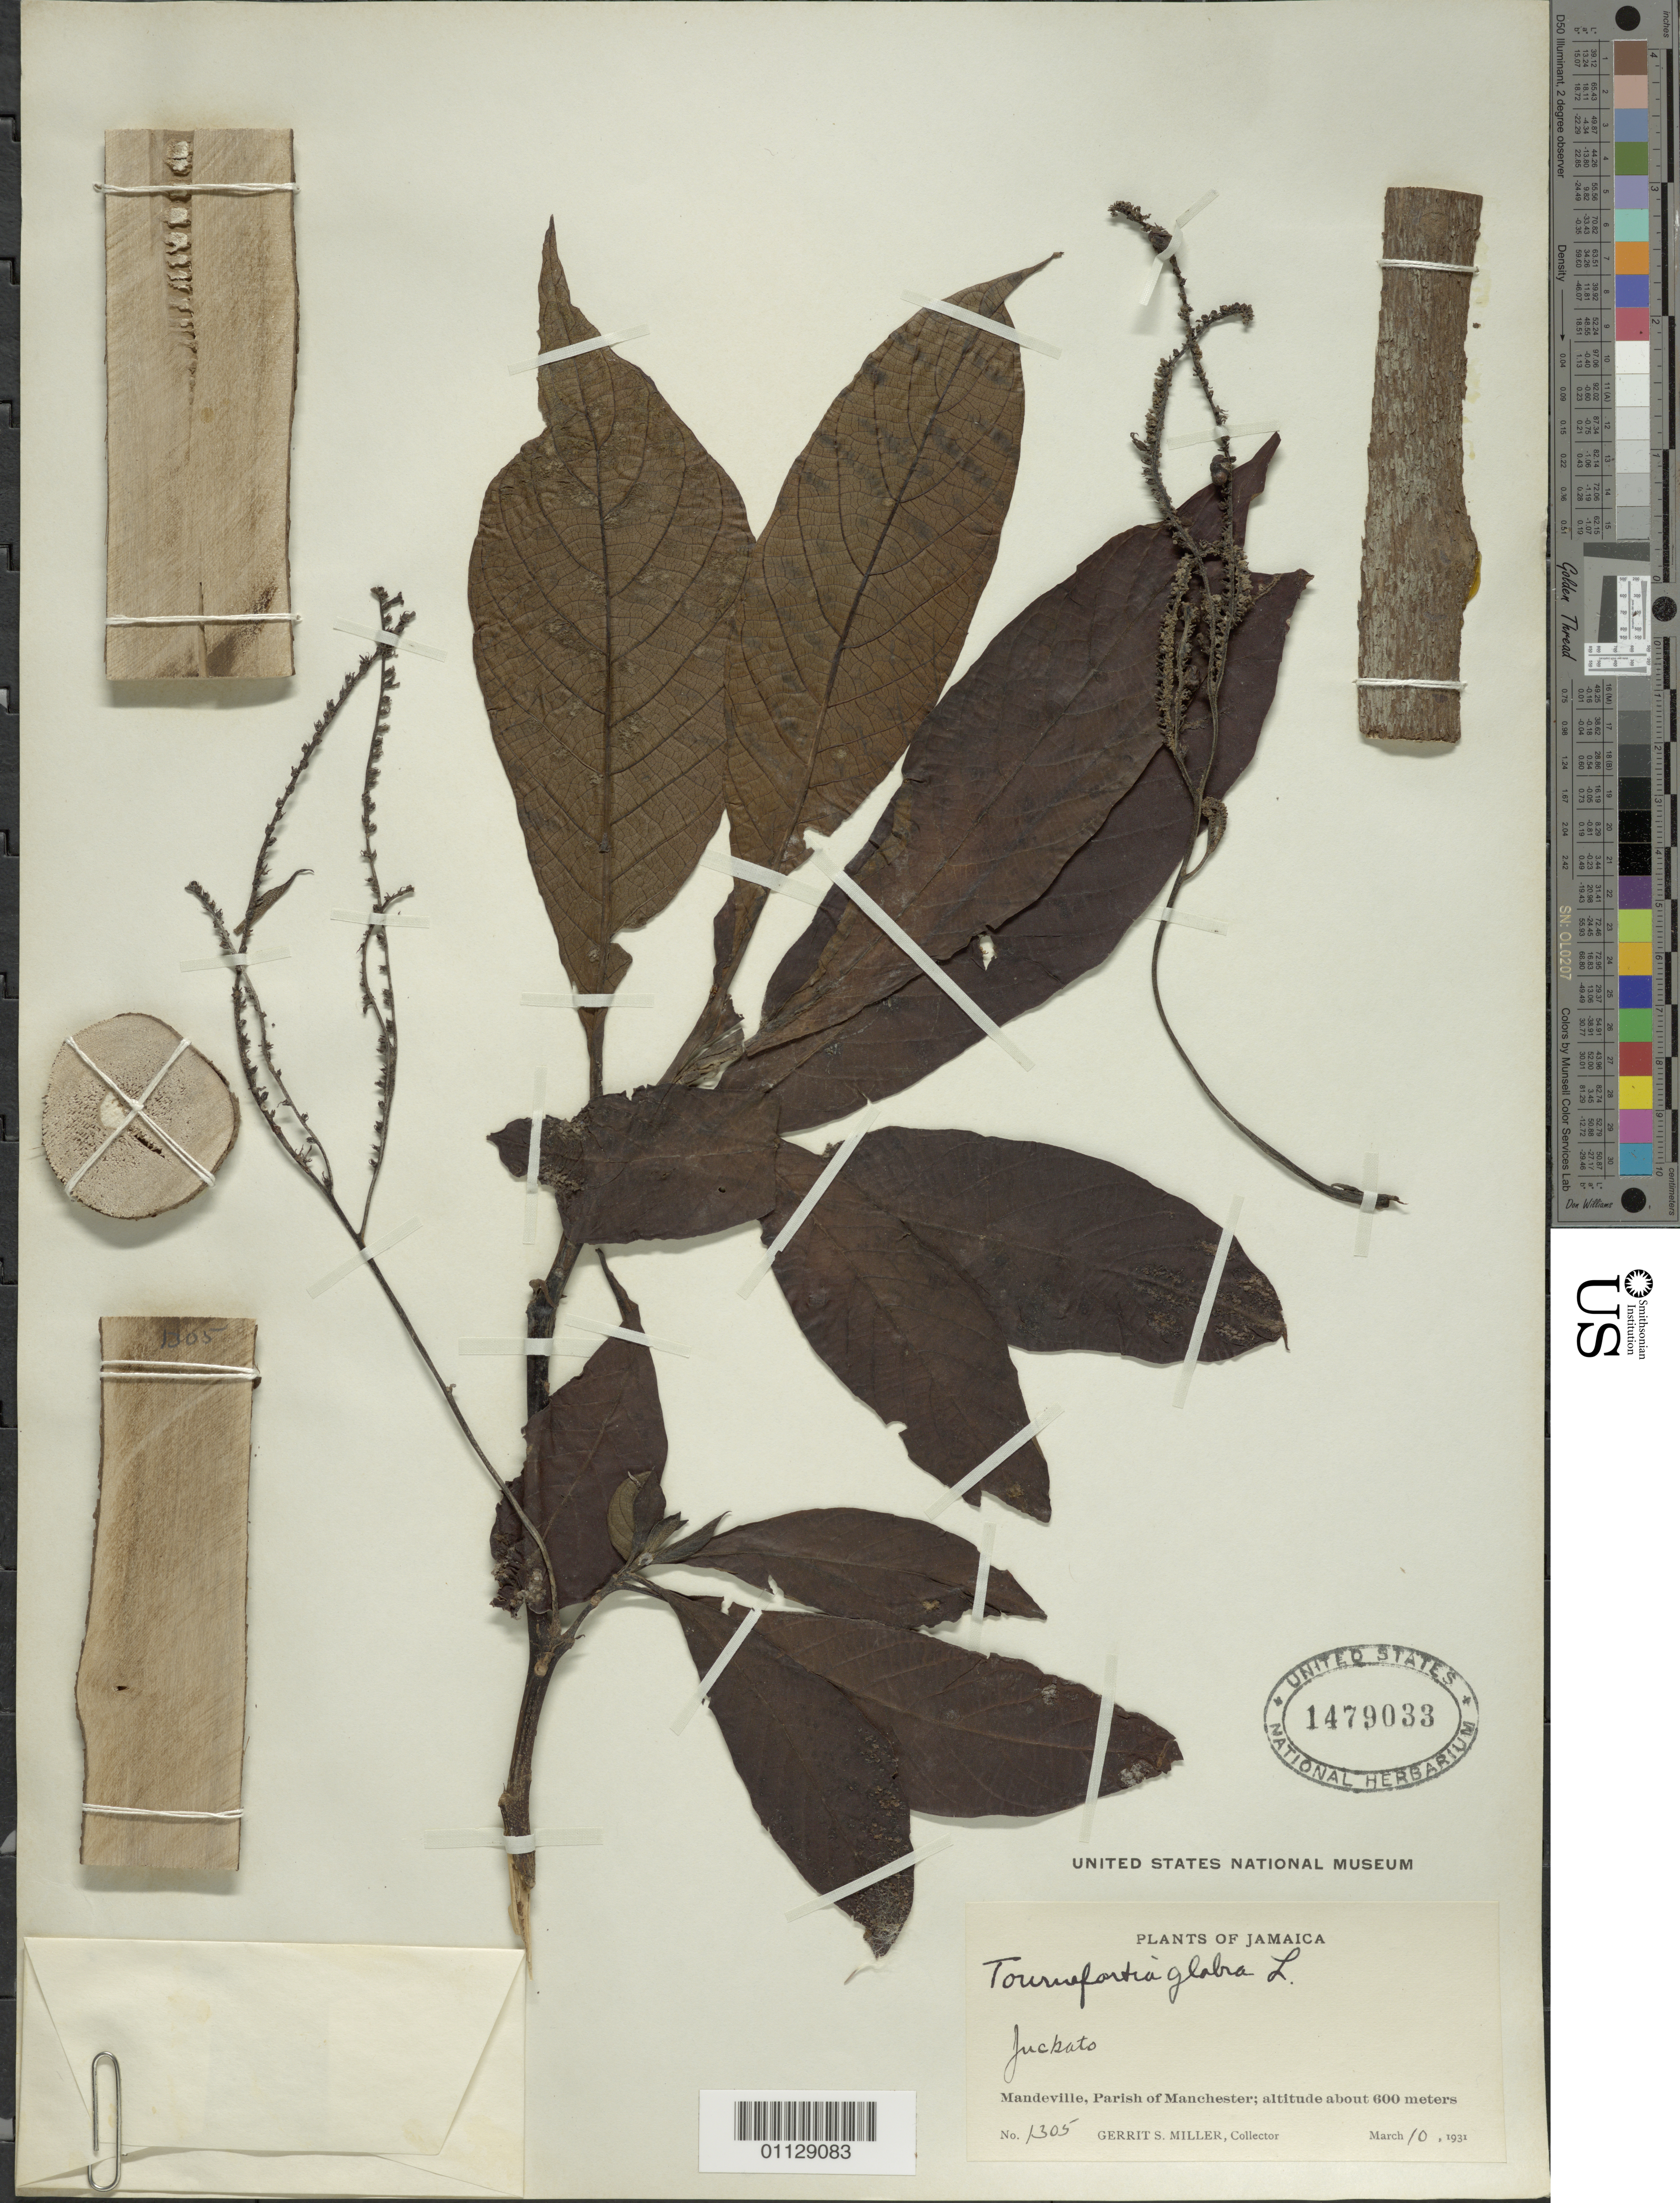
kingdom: Plantae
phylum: Tracheophyta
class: Magnoliopsida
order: Boraginales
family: Heliotropiaceae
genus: Tournefortia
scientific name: Tournefortia glabra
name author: L.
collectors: G. S. Miller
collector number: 1305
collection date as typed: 10 Mar 1931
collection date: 1931-03-10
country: Jamaica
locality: Mandeville, Parish of Manchester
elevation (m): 600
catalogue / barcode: US 1479033